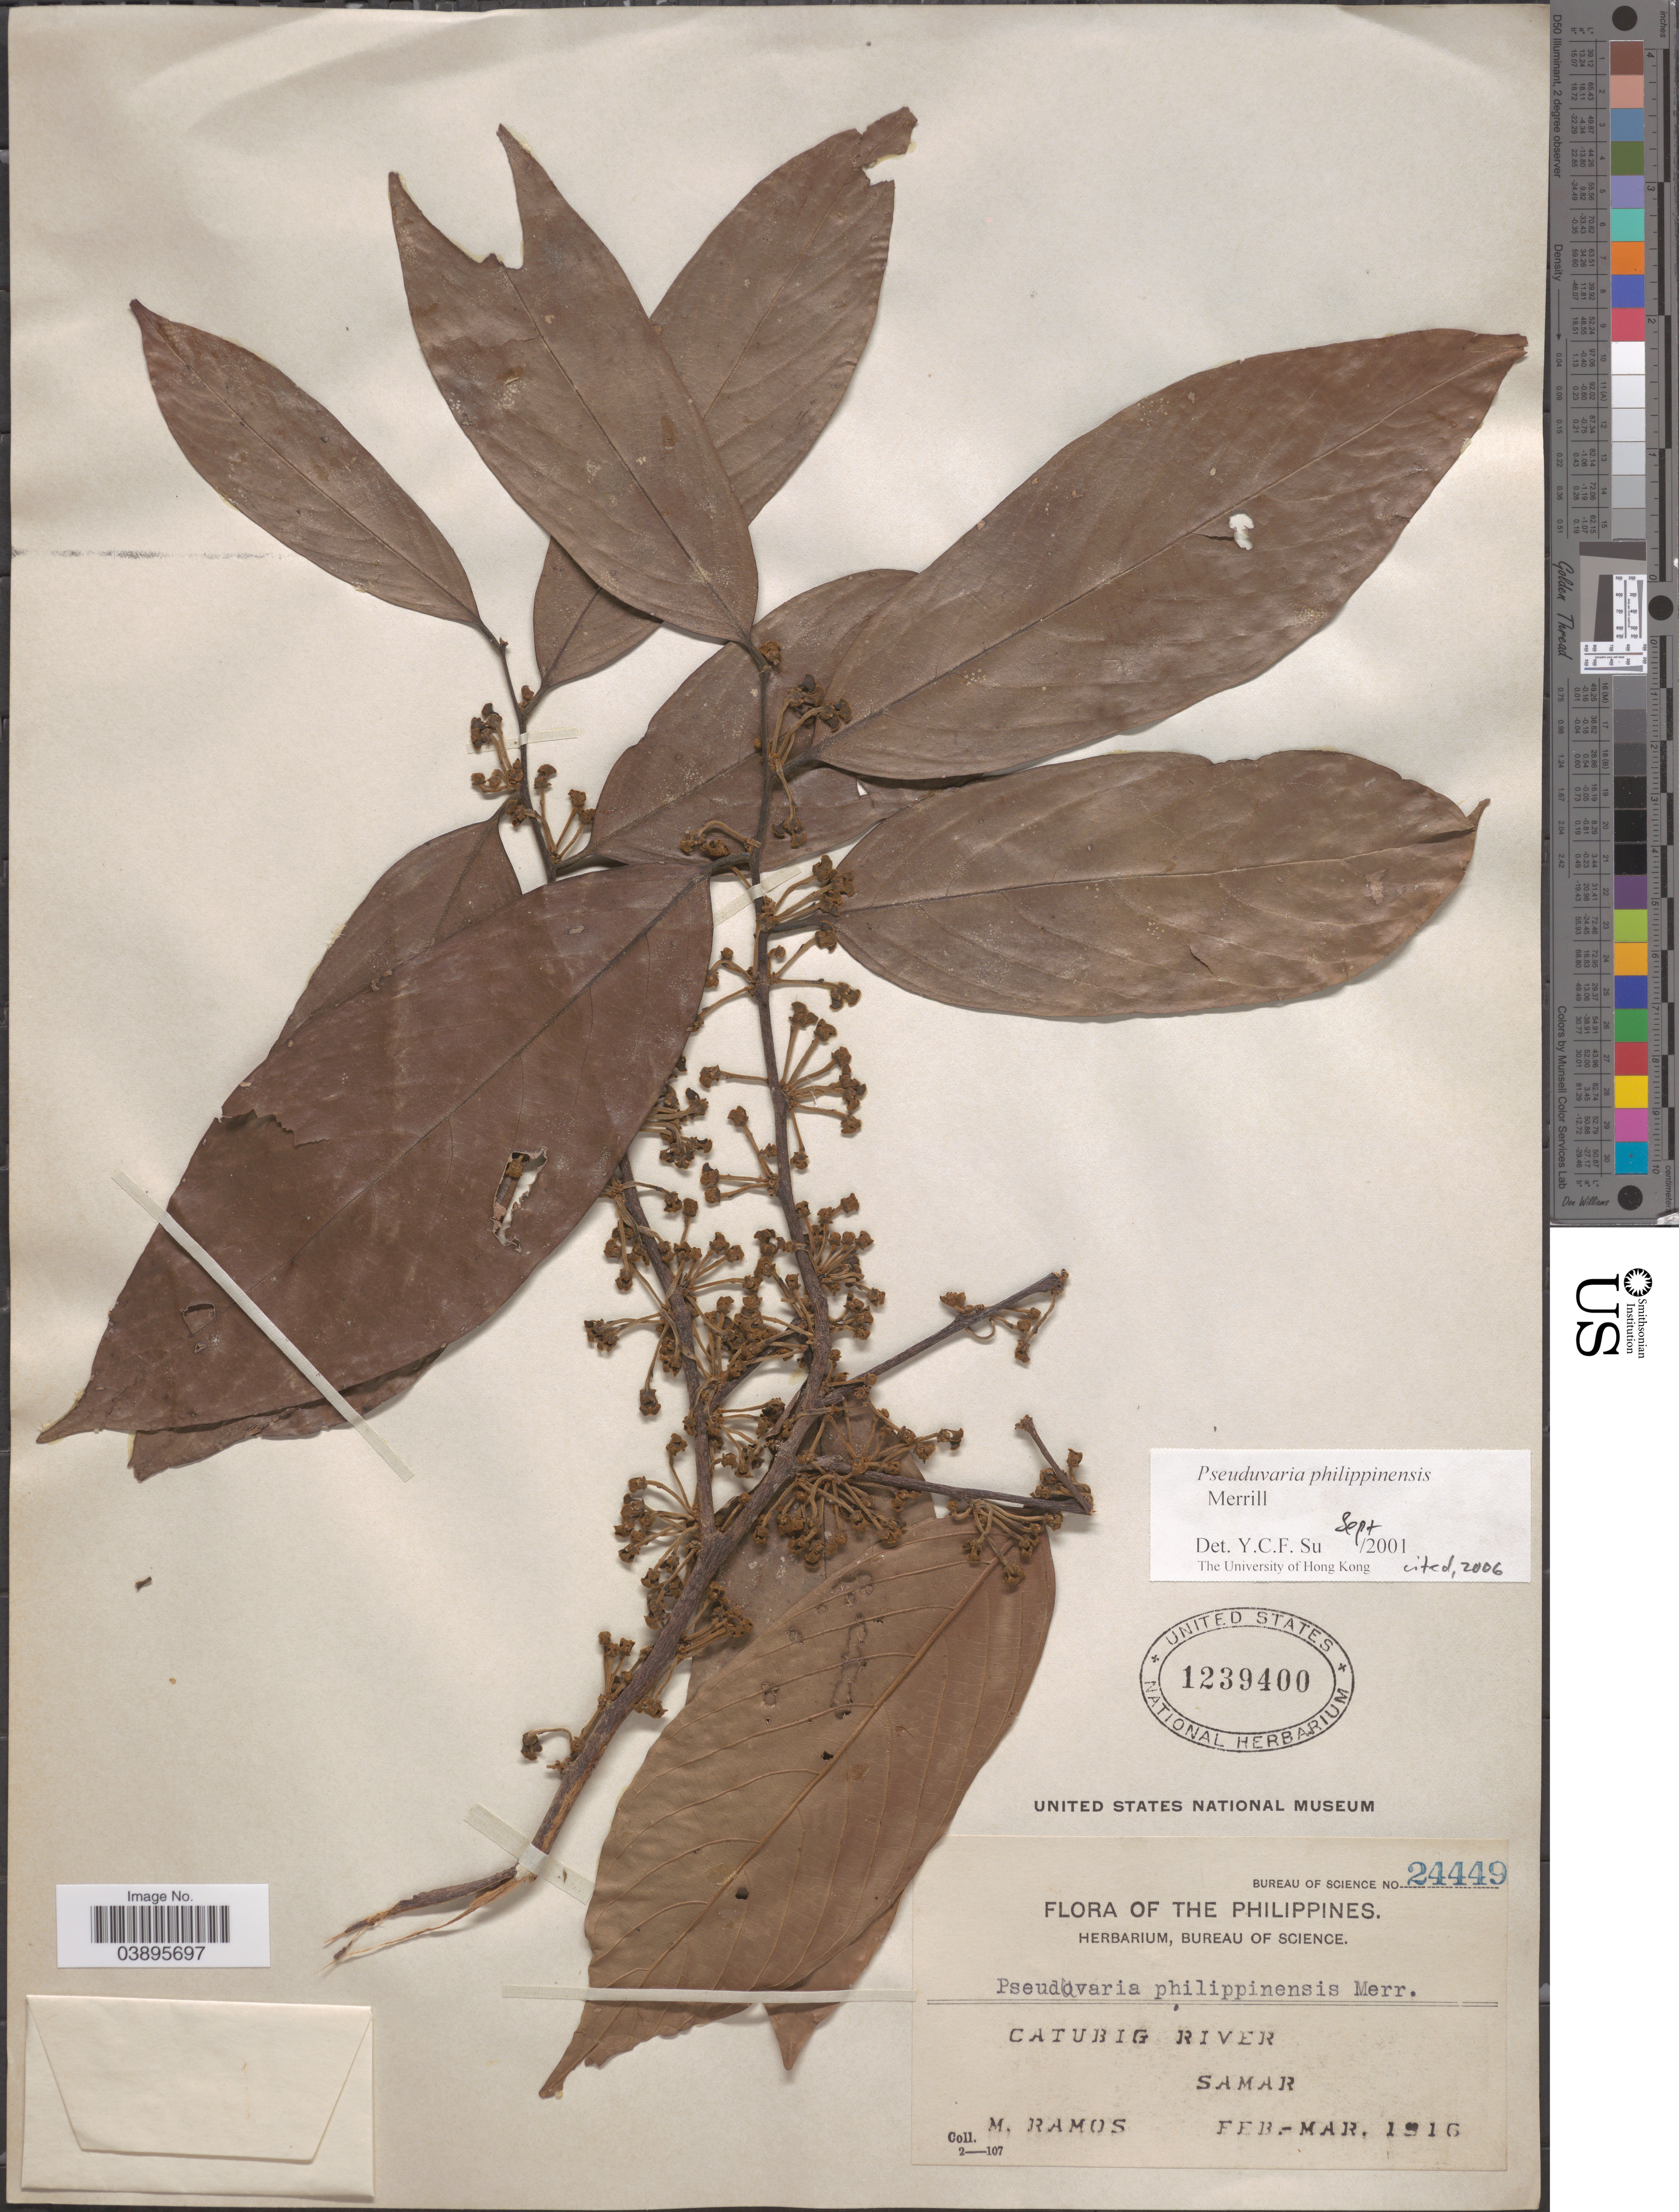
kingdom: Plantae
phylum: Tracheophyta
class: Magnoliopsida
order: Magnoliales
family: Annonaceae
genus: Pseuduvaria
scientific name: Pseuduvaria philippinensis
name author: Merr.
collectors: M. Ramos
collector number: Bureau of Science 24449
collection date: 1916-02/1916-03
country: Philippines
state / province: Eastern Visayas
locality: Catubig River, Samar.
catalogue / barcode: US 1239400